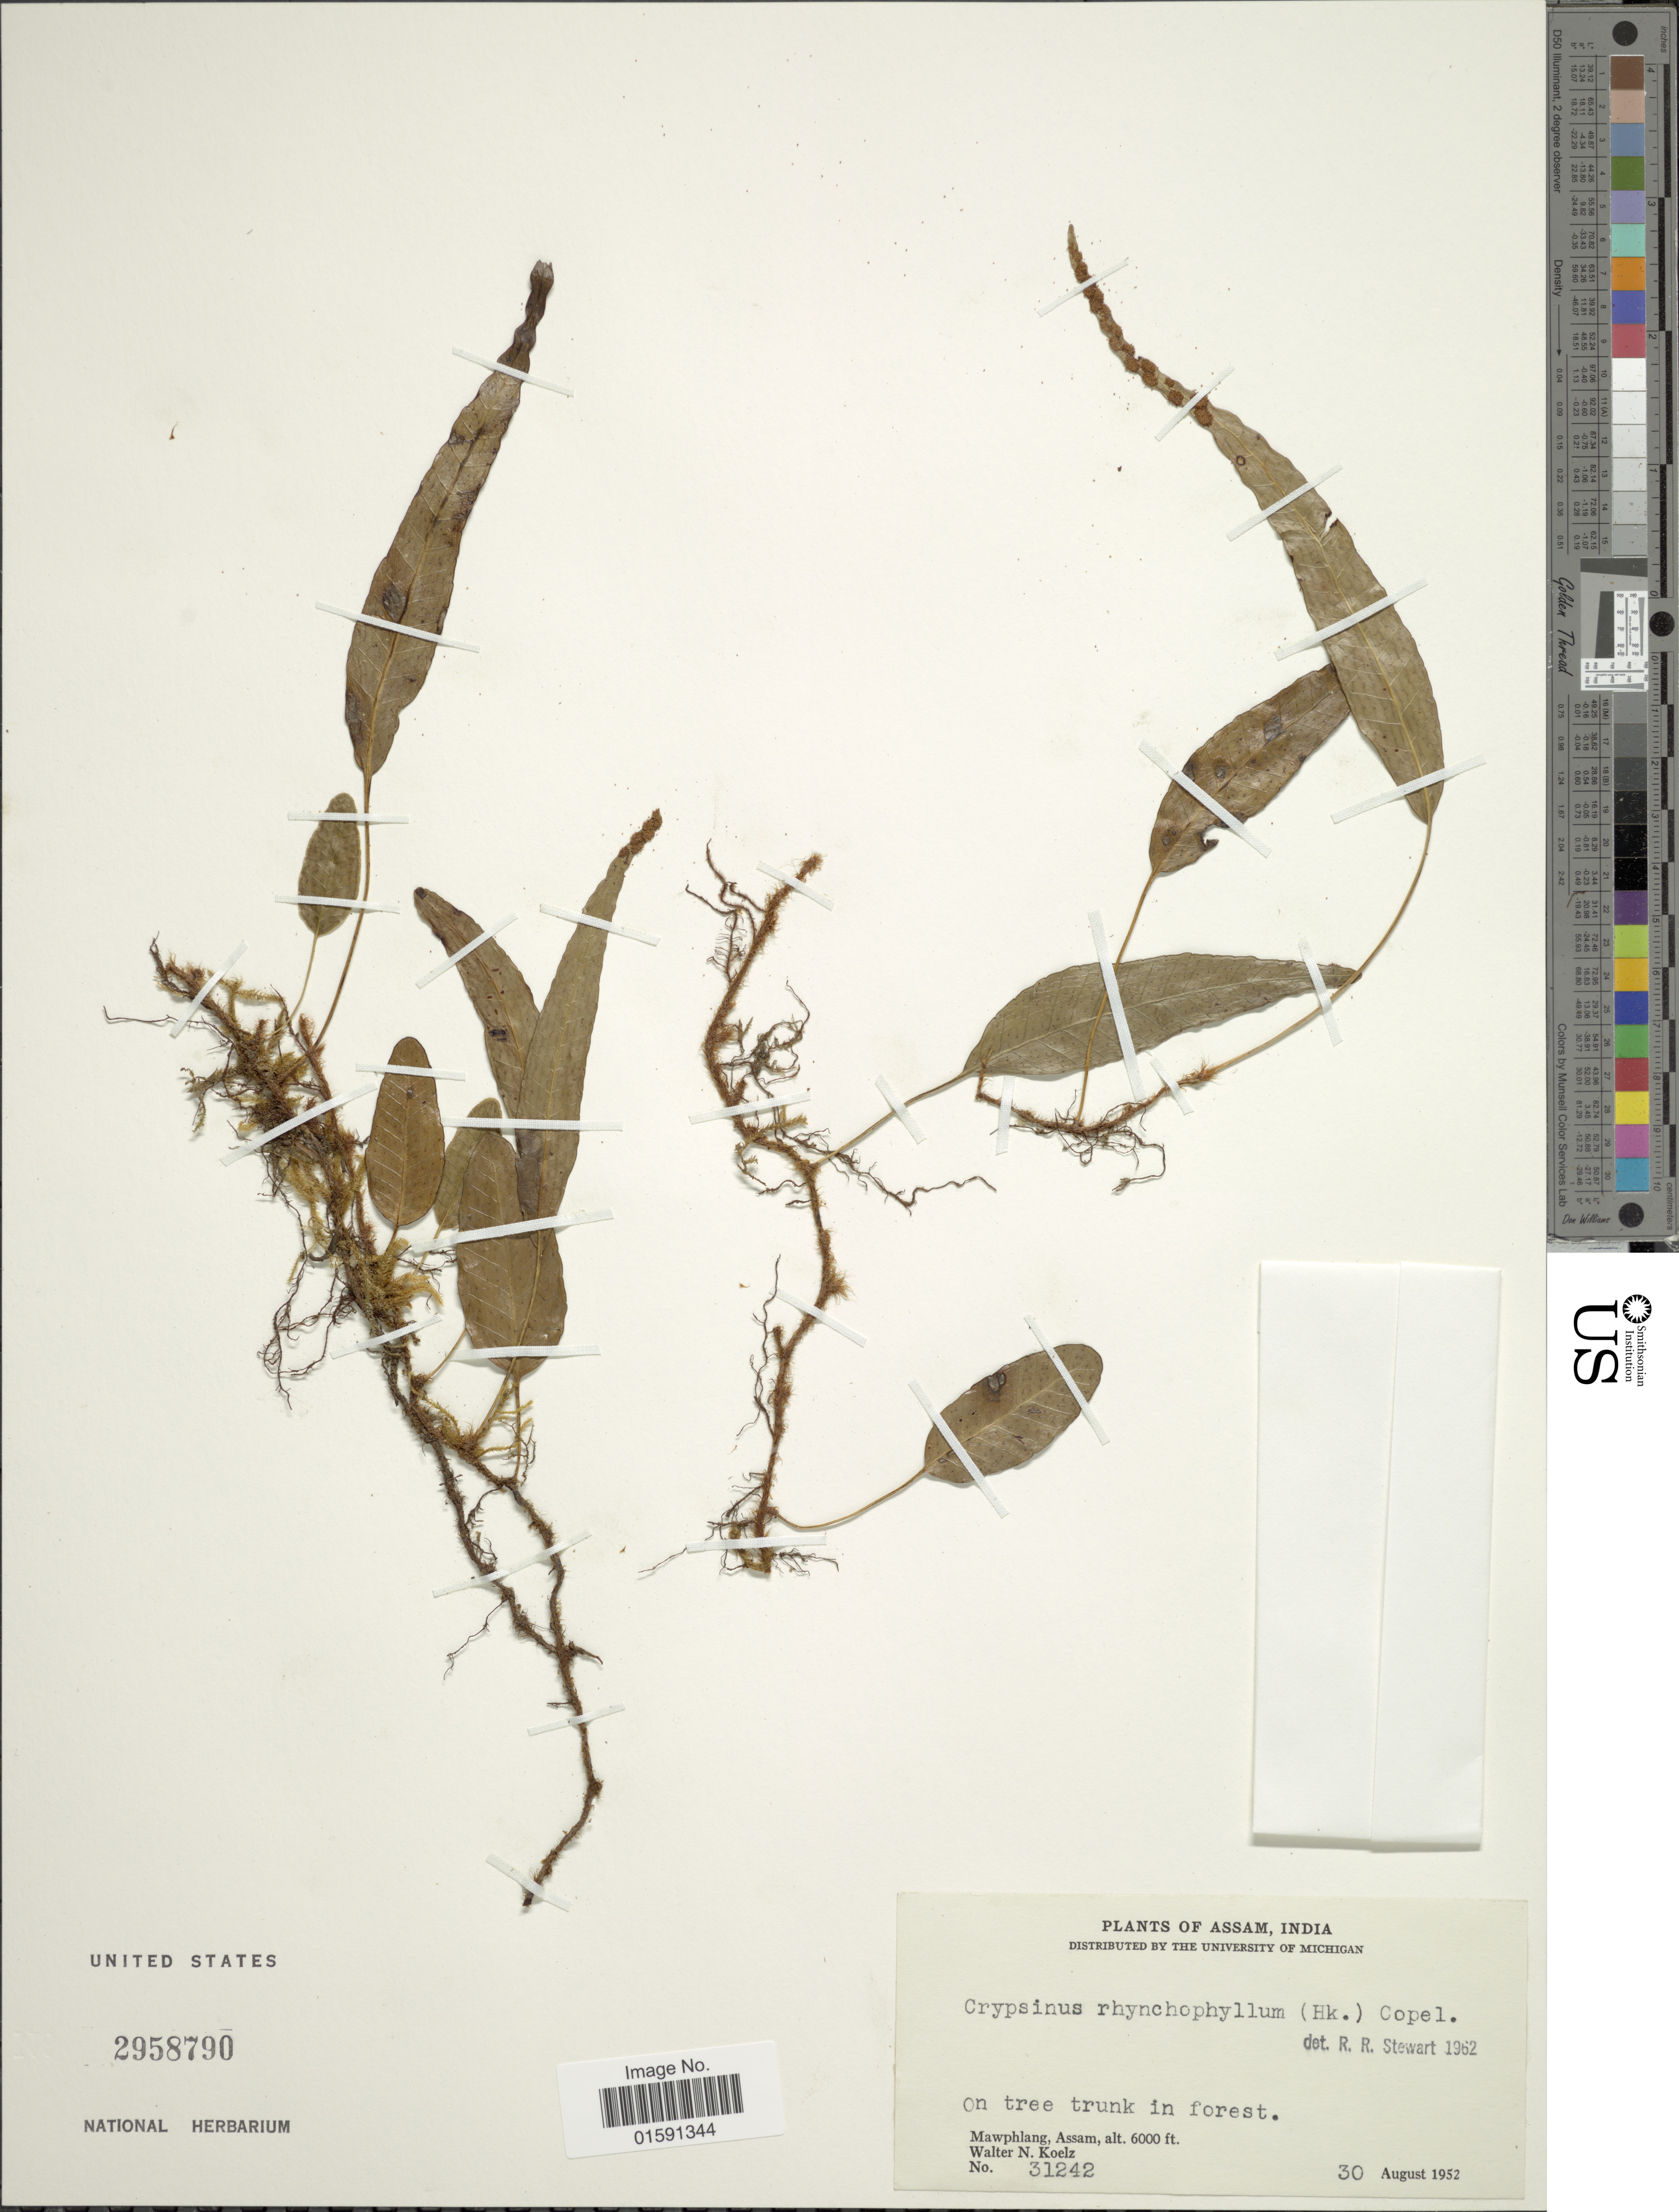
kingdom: Plantae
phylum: Tracheophyta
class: Polypodiopsida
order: Polypodiales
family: Polypodiaceae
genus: Selliguea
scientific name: Selliguea rhynchophylla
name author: (Hook.) Fraser-Jenk.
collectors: W. N. Koelz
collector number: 31242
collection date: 1952-08-30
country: India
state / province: Assam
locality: Mawphlang Assam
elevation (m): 1829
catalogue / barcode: US 2958790